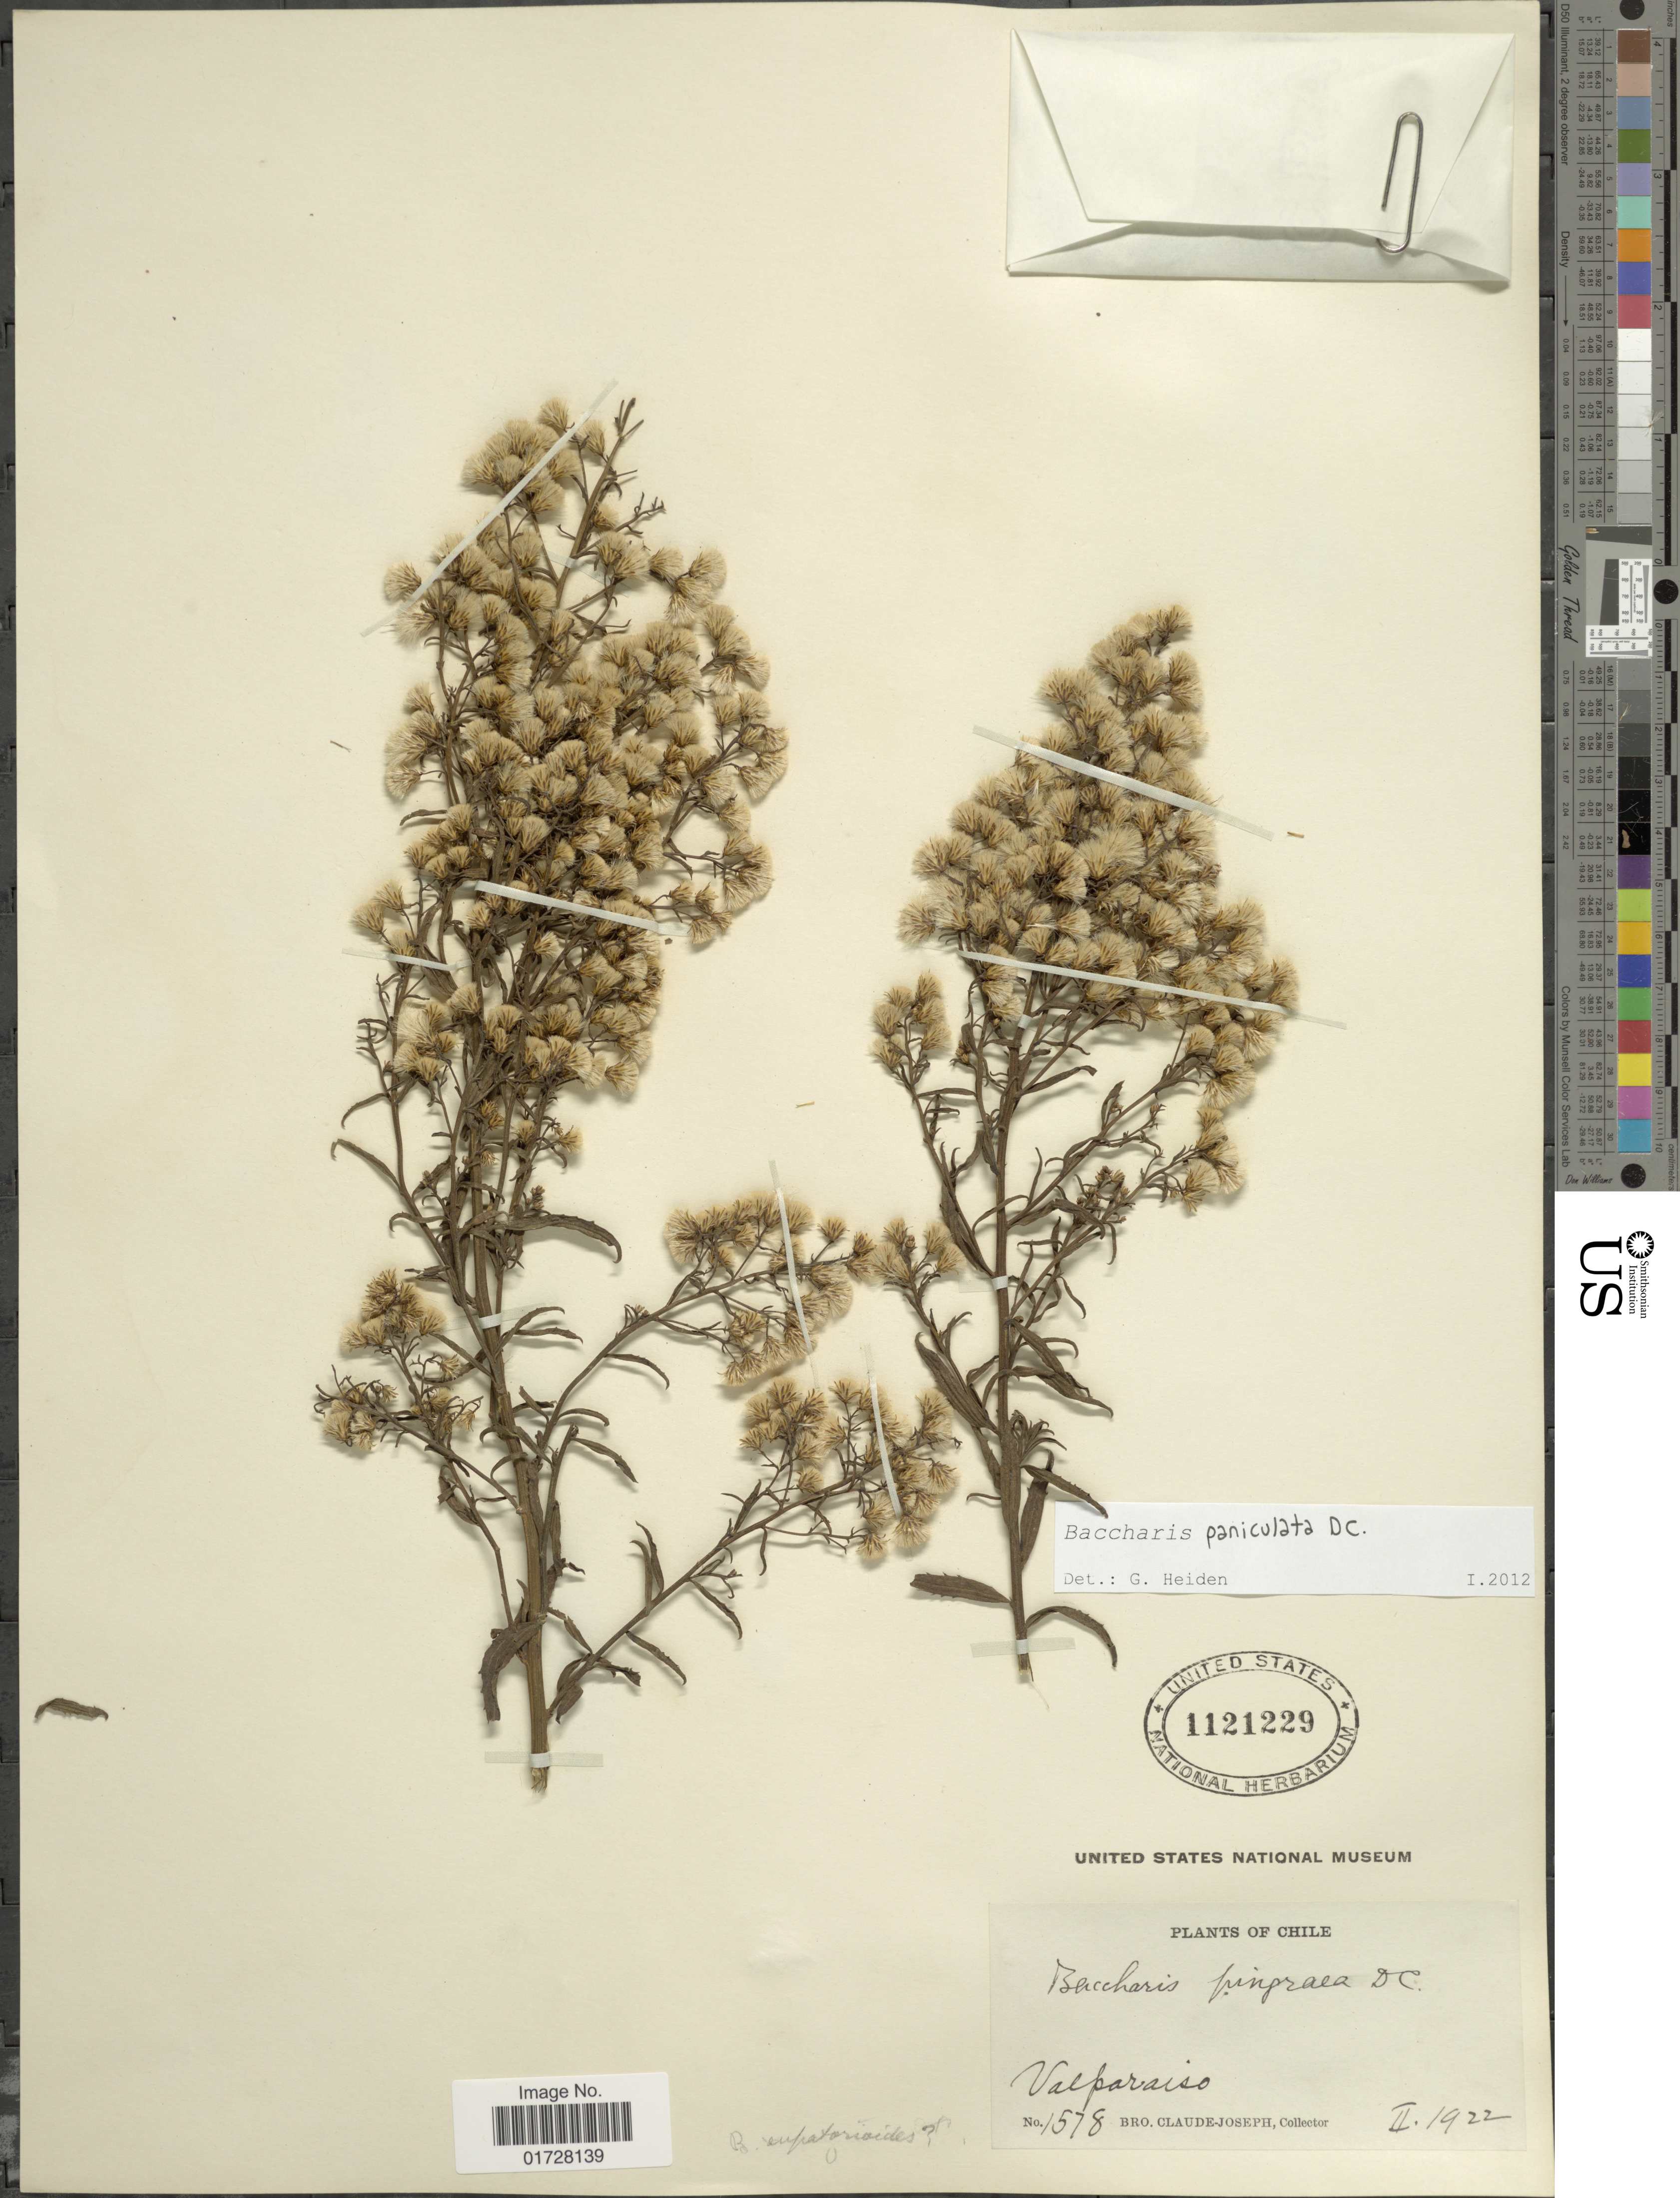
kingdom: Plantae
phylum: Tracheophyta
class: Magnoliopsida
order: Asterales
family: Asteraceae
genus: Baccharis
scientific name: Baccharis paniculata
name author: DC.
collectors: Bro. Claude-Joseph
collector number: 1578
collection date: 1922-02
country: Chile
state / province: Valparaíso (V)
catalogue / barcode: US 1121229